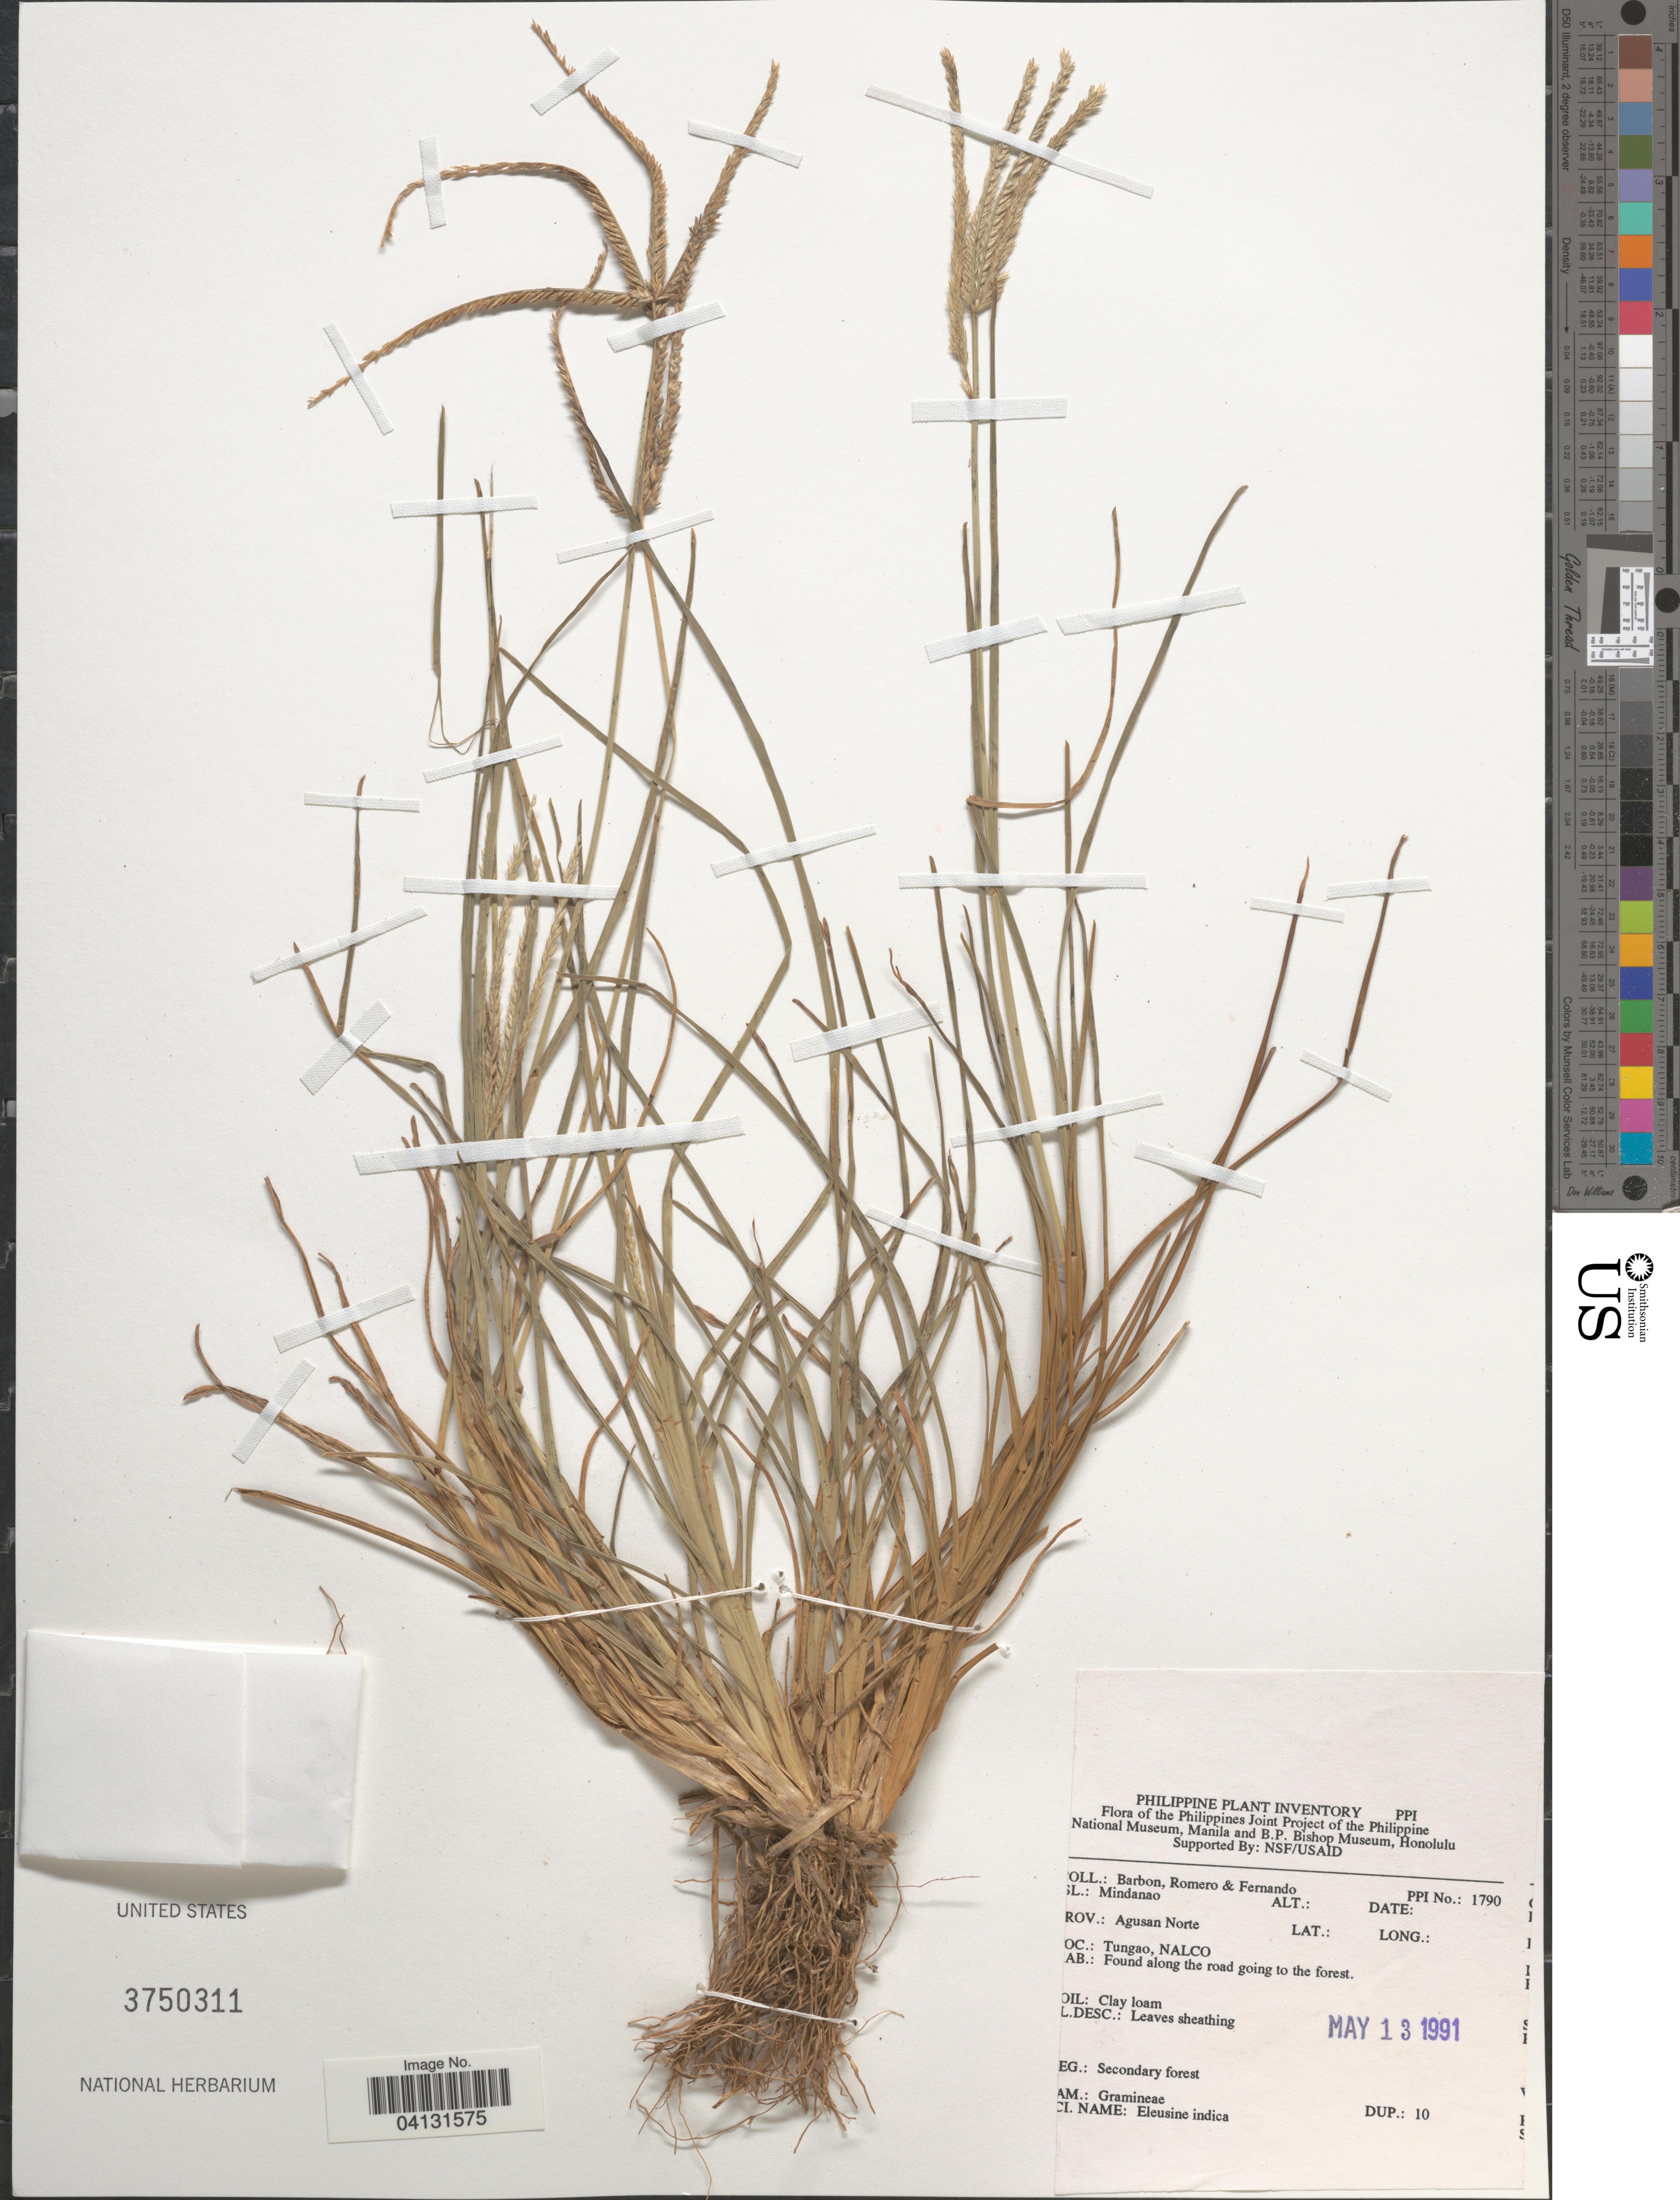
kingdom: Plantae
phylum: Tracheophyta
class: Liliopsida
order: Poales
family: Poaceae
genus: Eleusine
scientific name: Eleusine indica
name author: (L.) Gaertn.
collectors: Barbon, -. Romero & -- Fernando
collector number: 1790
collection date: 1991-05-13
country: Philippines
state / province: Caraga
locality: Isl.: Mindanao. Prov.: Agusan Norte. Tungao, Nalco.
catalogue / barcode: US 3750311